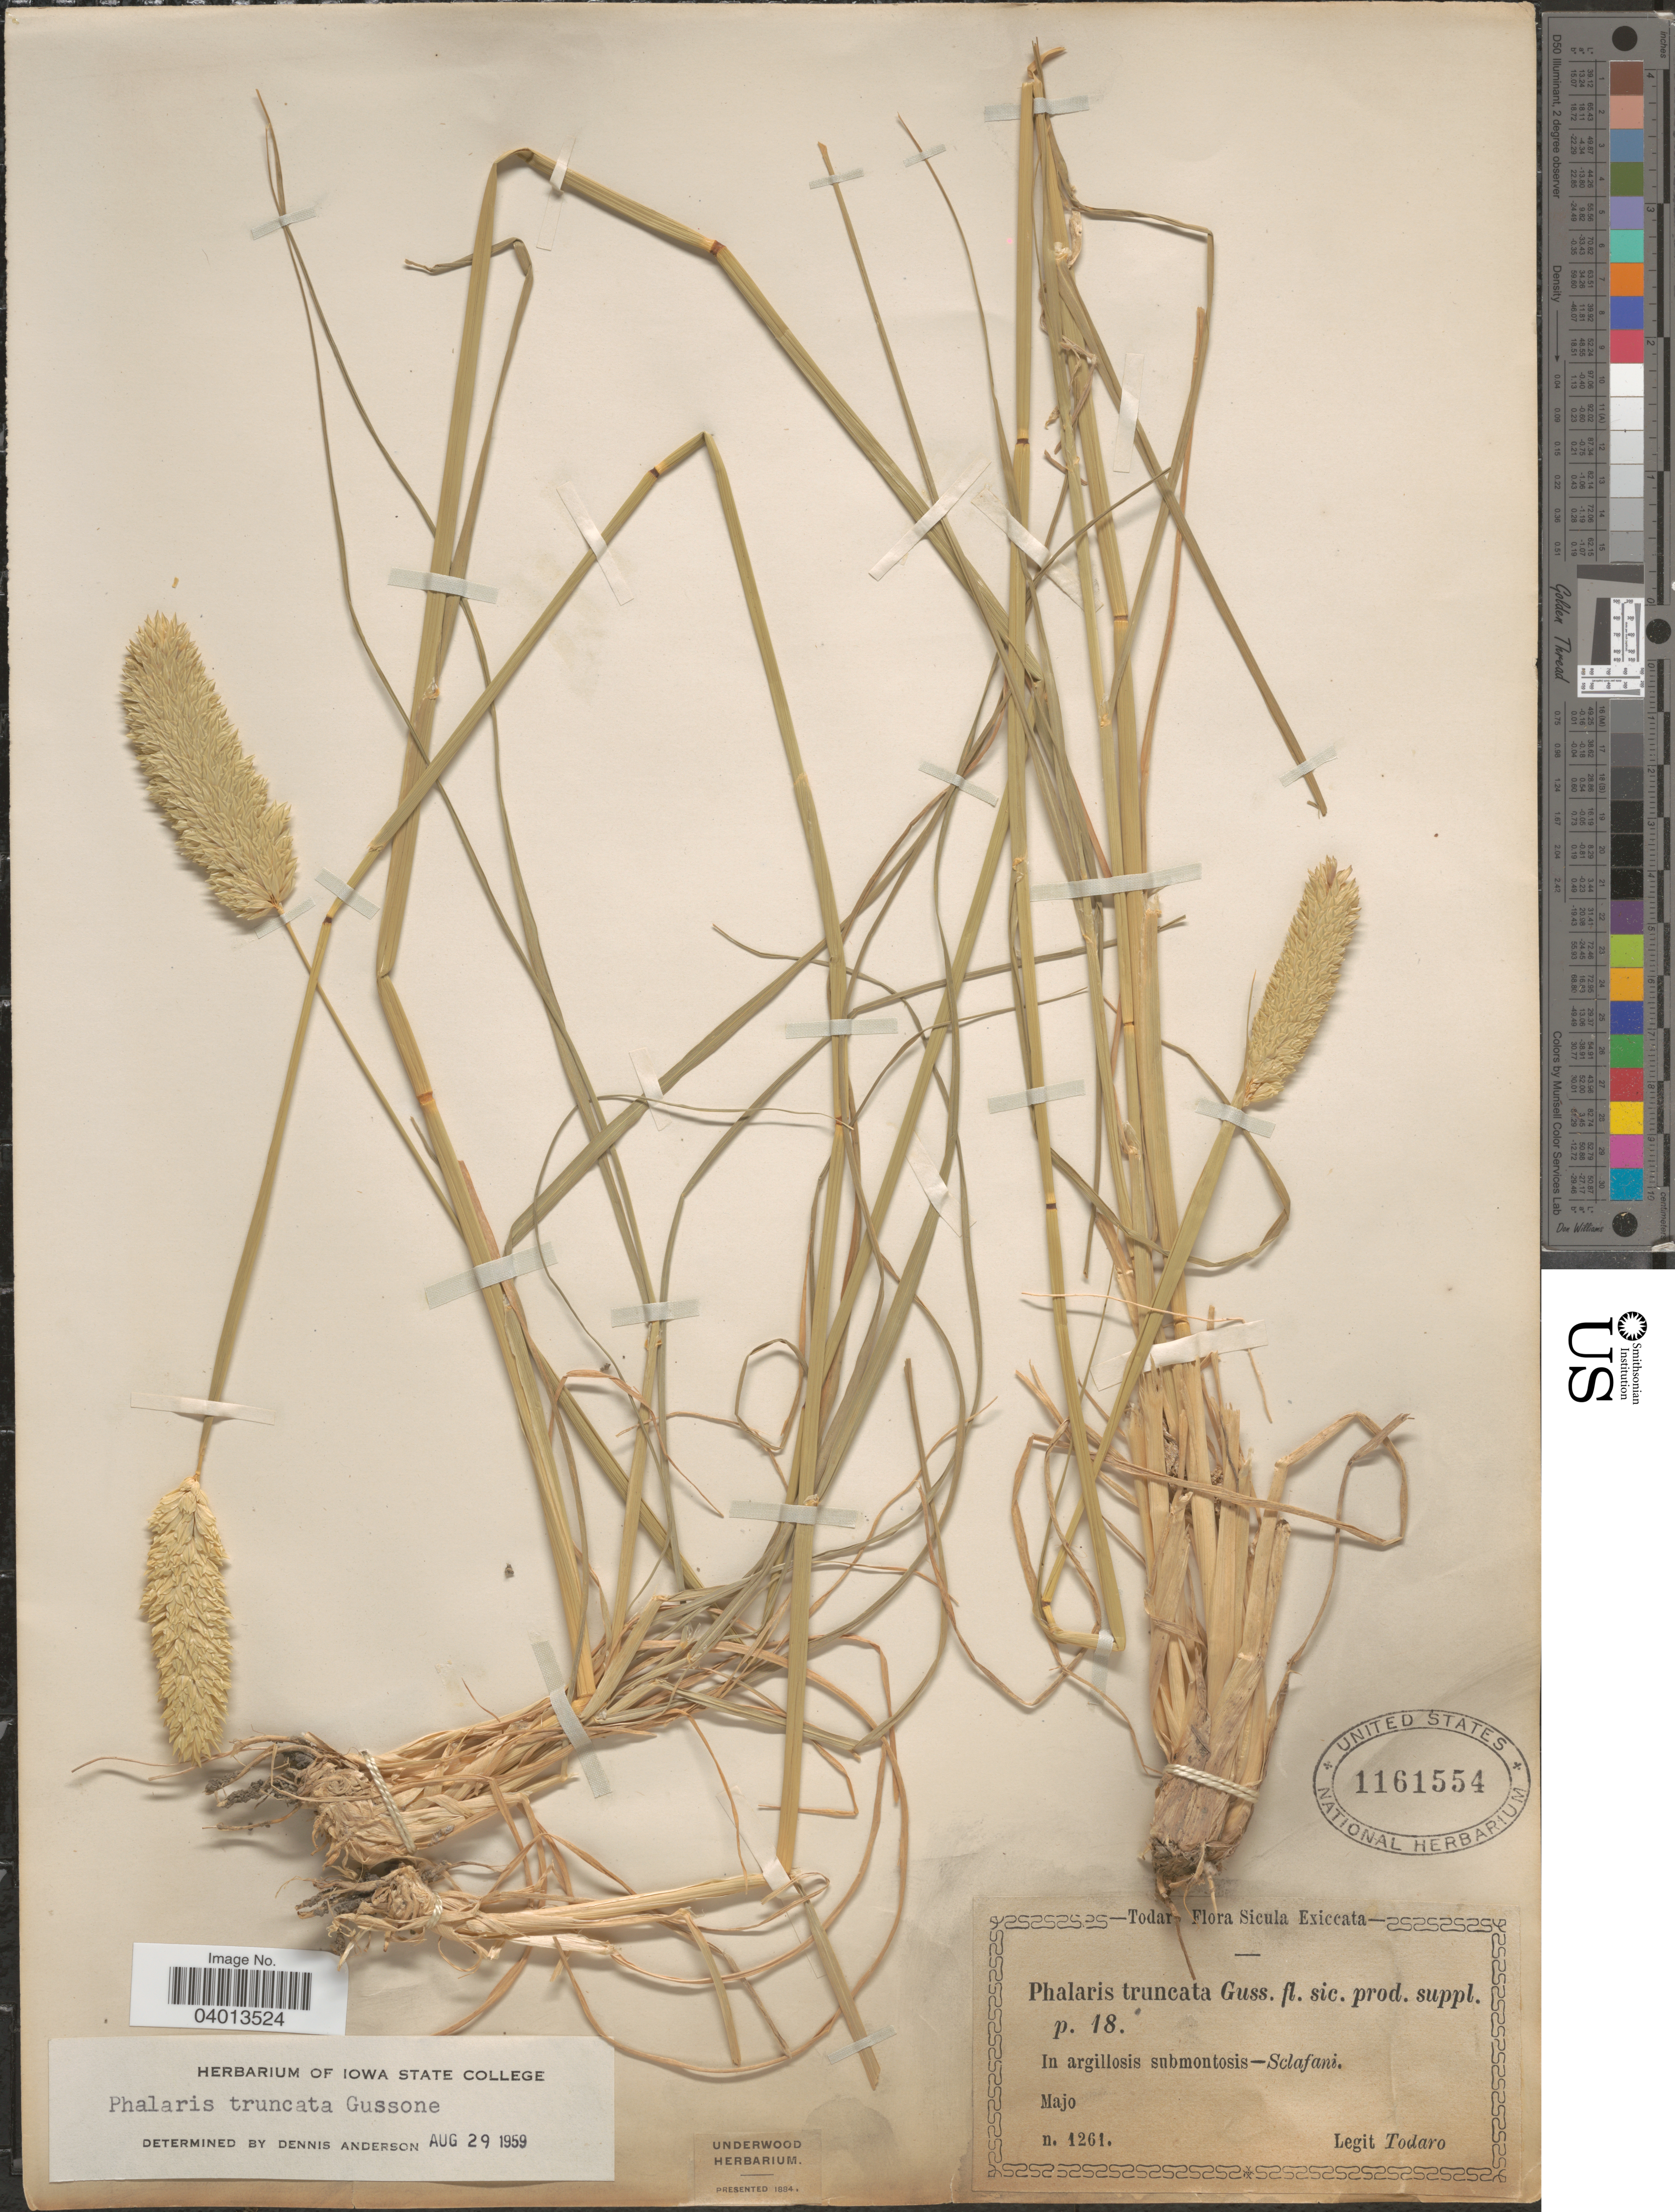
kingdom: Plantae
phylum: Tracheophyta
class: Liliopsida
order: Poales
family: Poaceae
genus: Phalaris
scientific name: Phalaris truncata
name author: Gussone ex Bertol.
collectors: Todaro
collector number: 1261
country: Italy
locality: Sicula. In argillosis submontosis-Sclafani.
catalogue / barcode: US 1161554